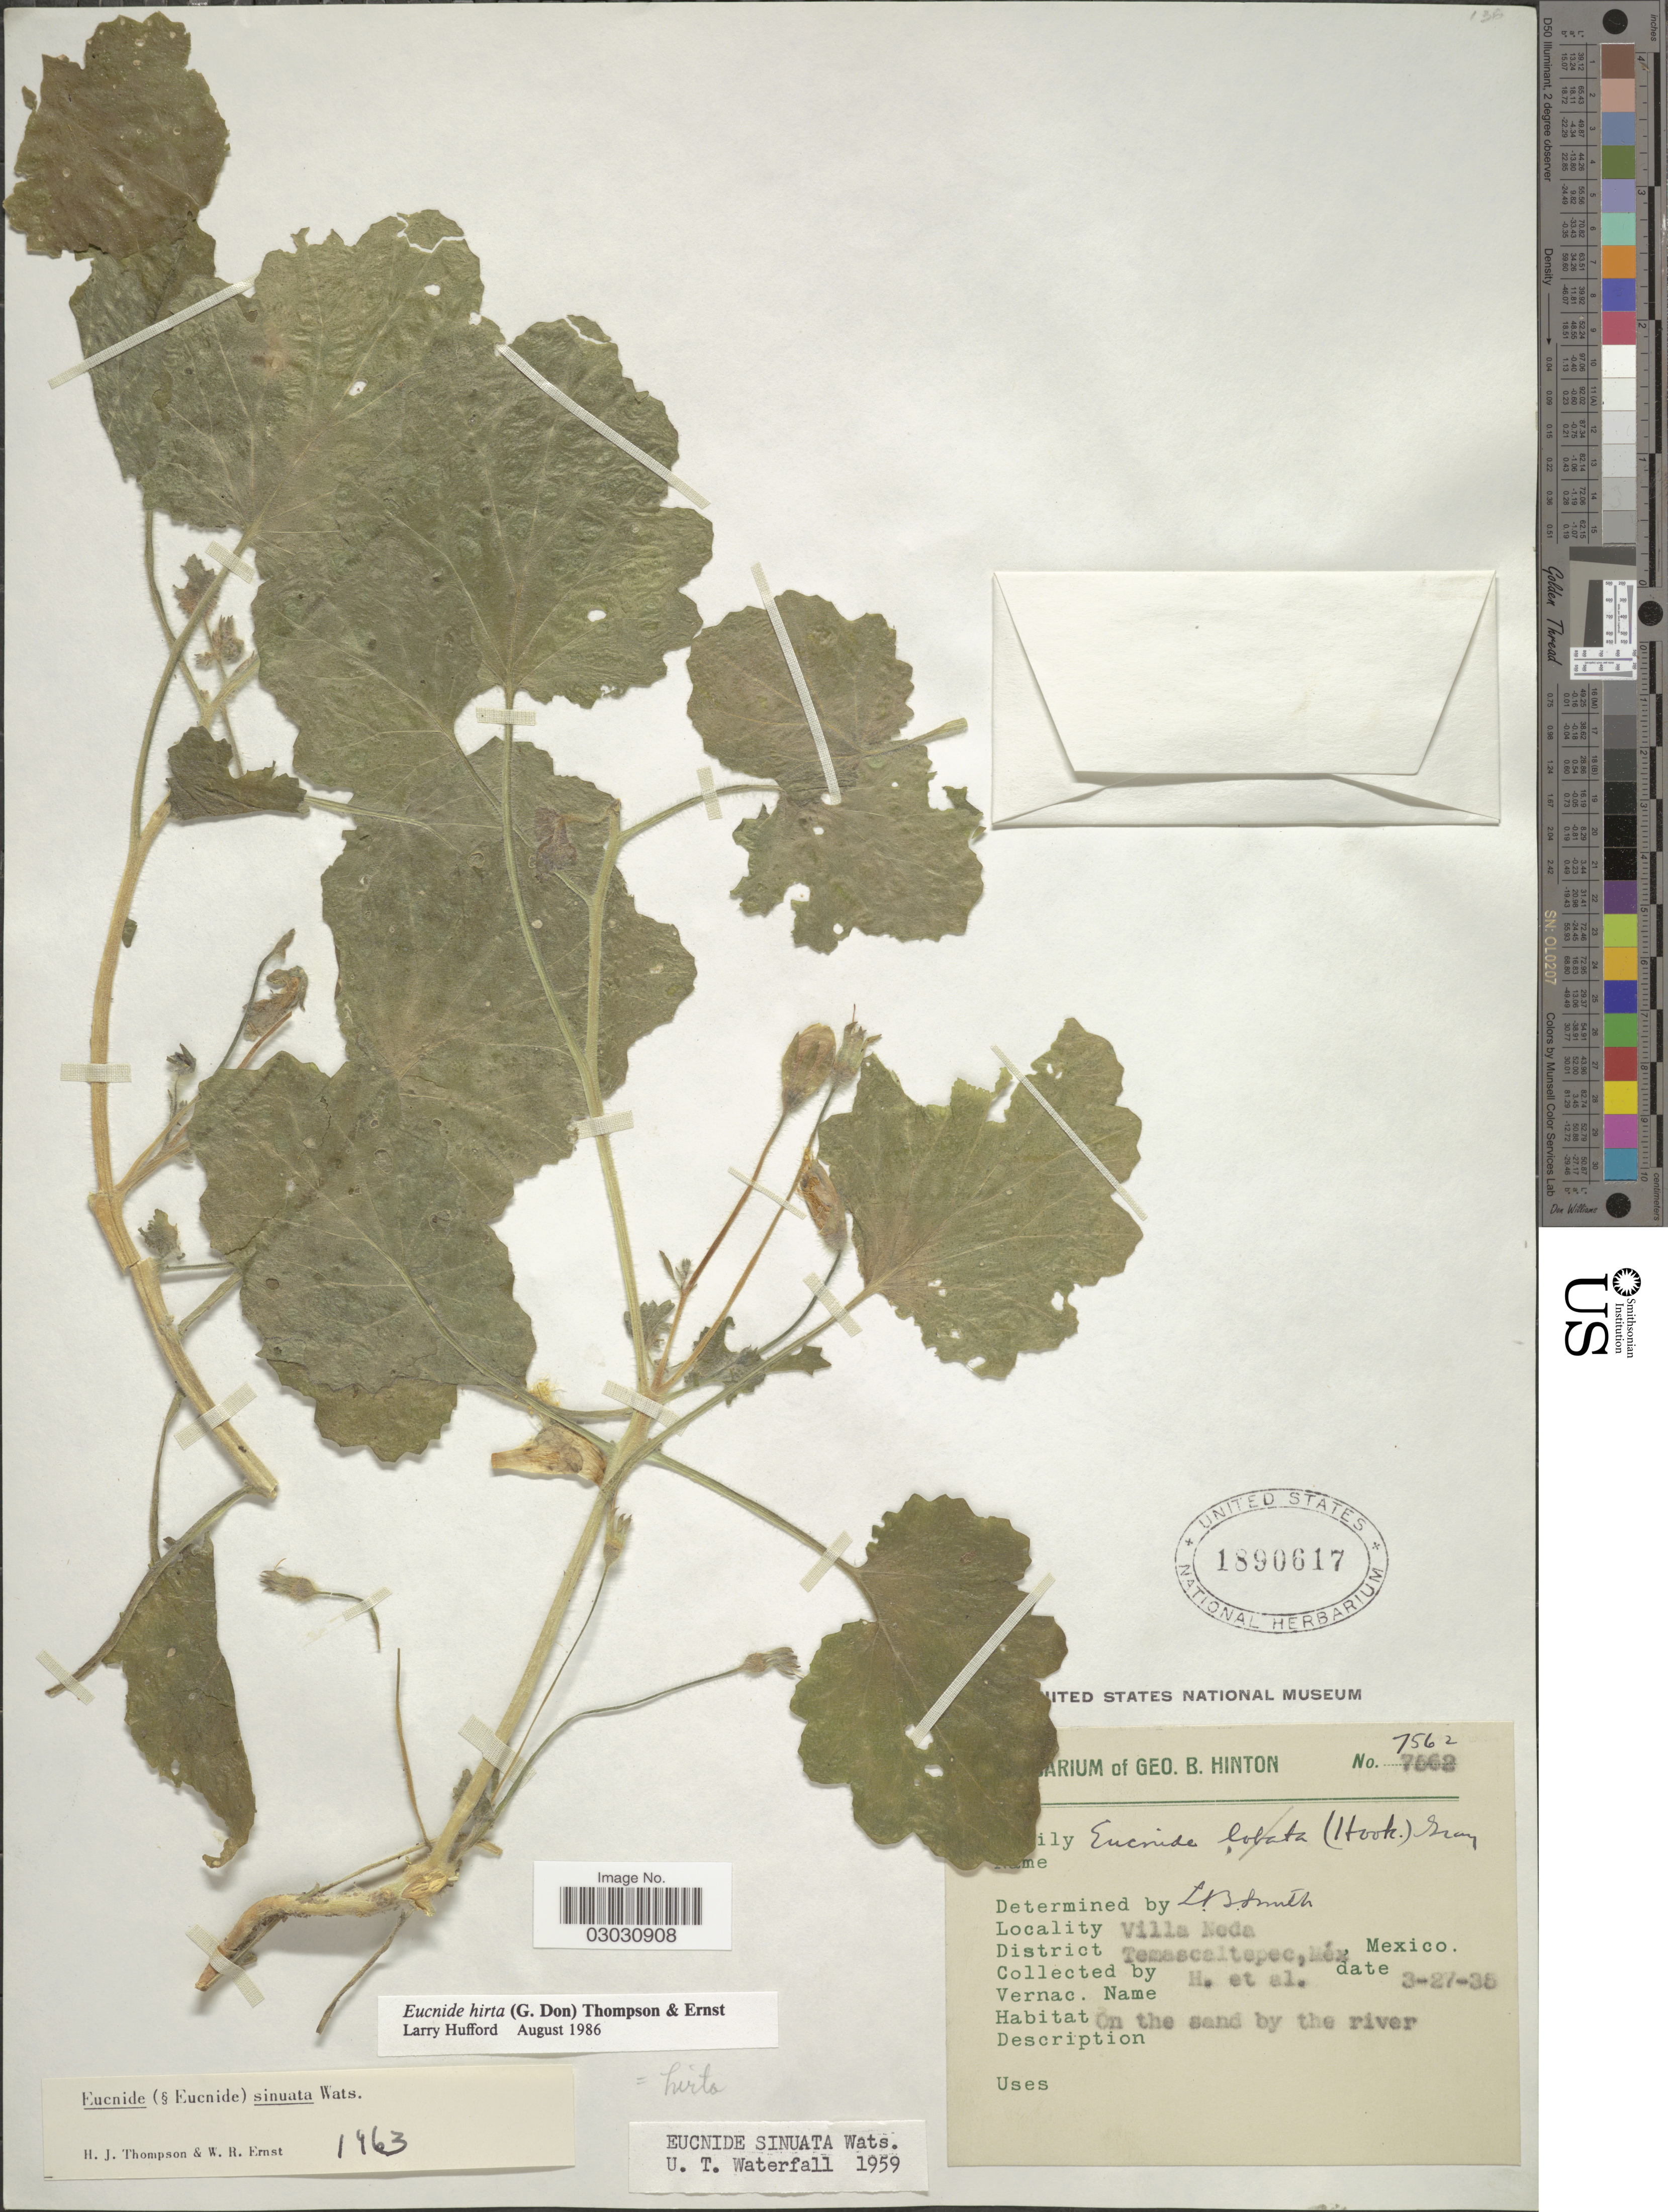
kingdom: Plantae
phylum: Tracheophyta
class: Magnoliopsida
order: Cornales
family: Loasaceae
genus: Eucnide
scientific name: Eucnide hirta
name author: (G. Don) H.J. Thomps. & W.R. Ernst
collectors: G. B. Hinton & et al.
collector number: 7562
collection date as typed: Transcribed d/m/y: 27/3/35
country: Mexico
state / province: México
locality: Villa Neda. District Temascaltepec.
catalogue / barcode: US 1890617